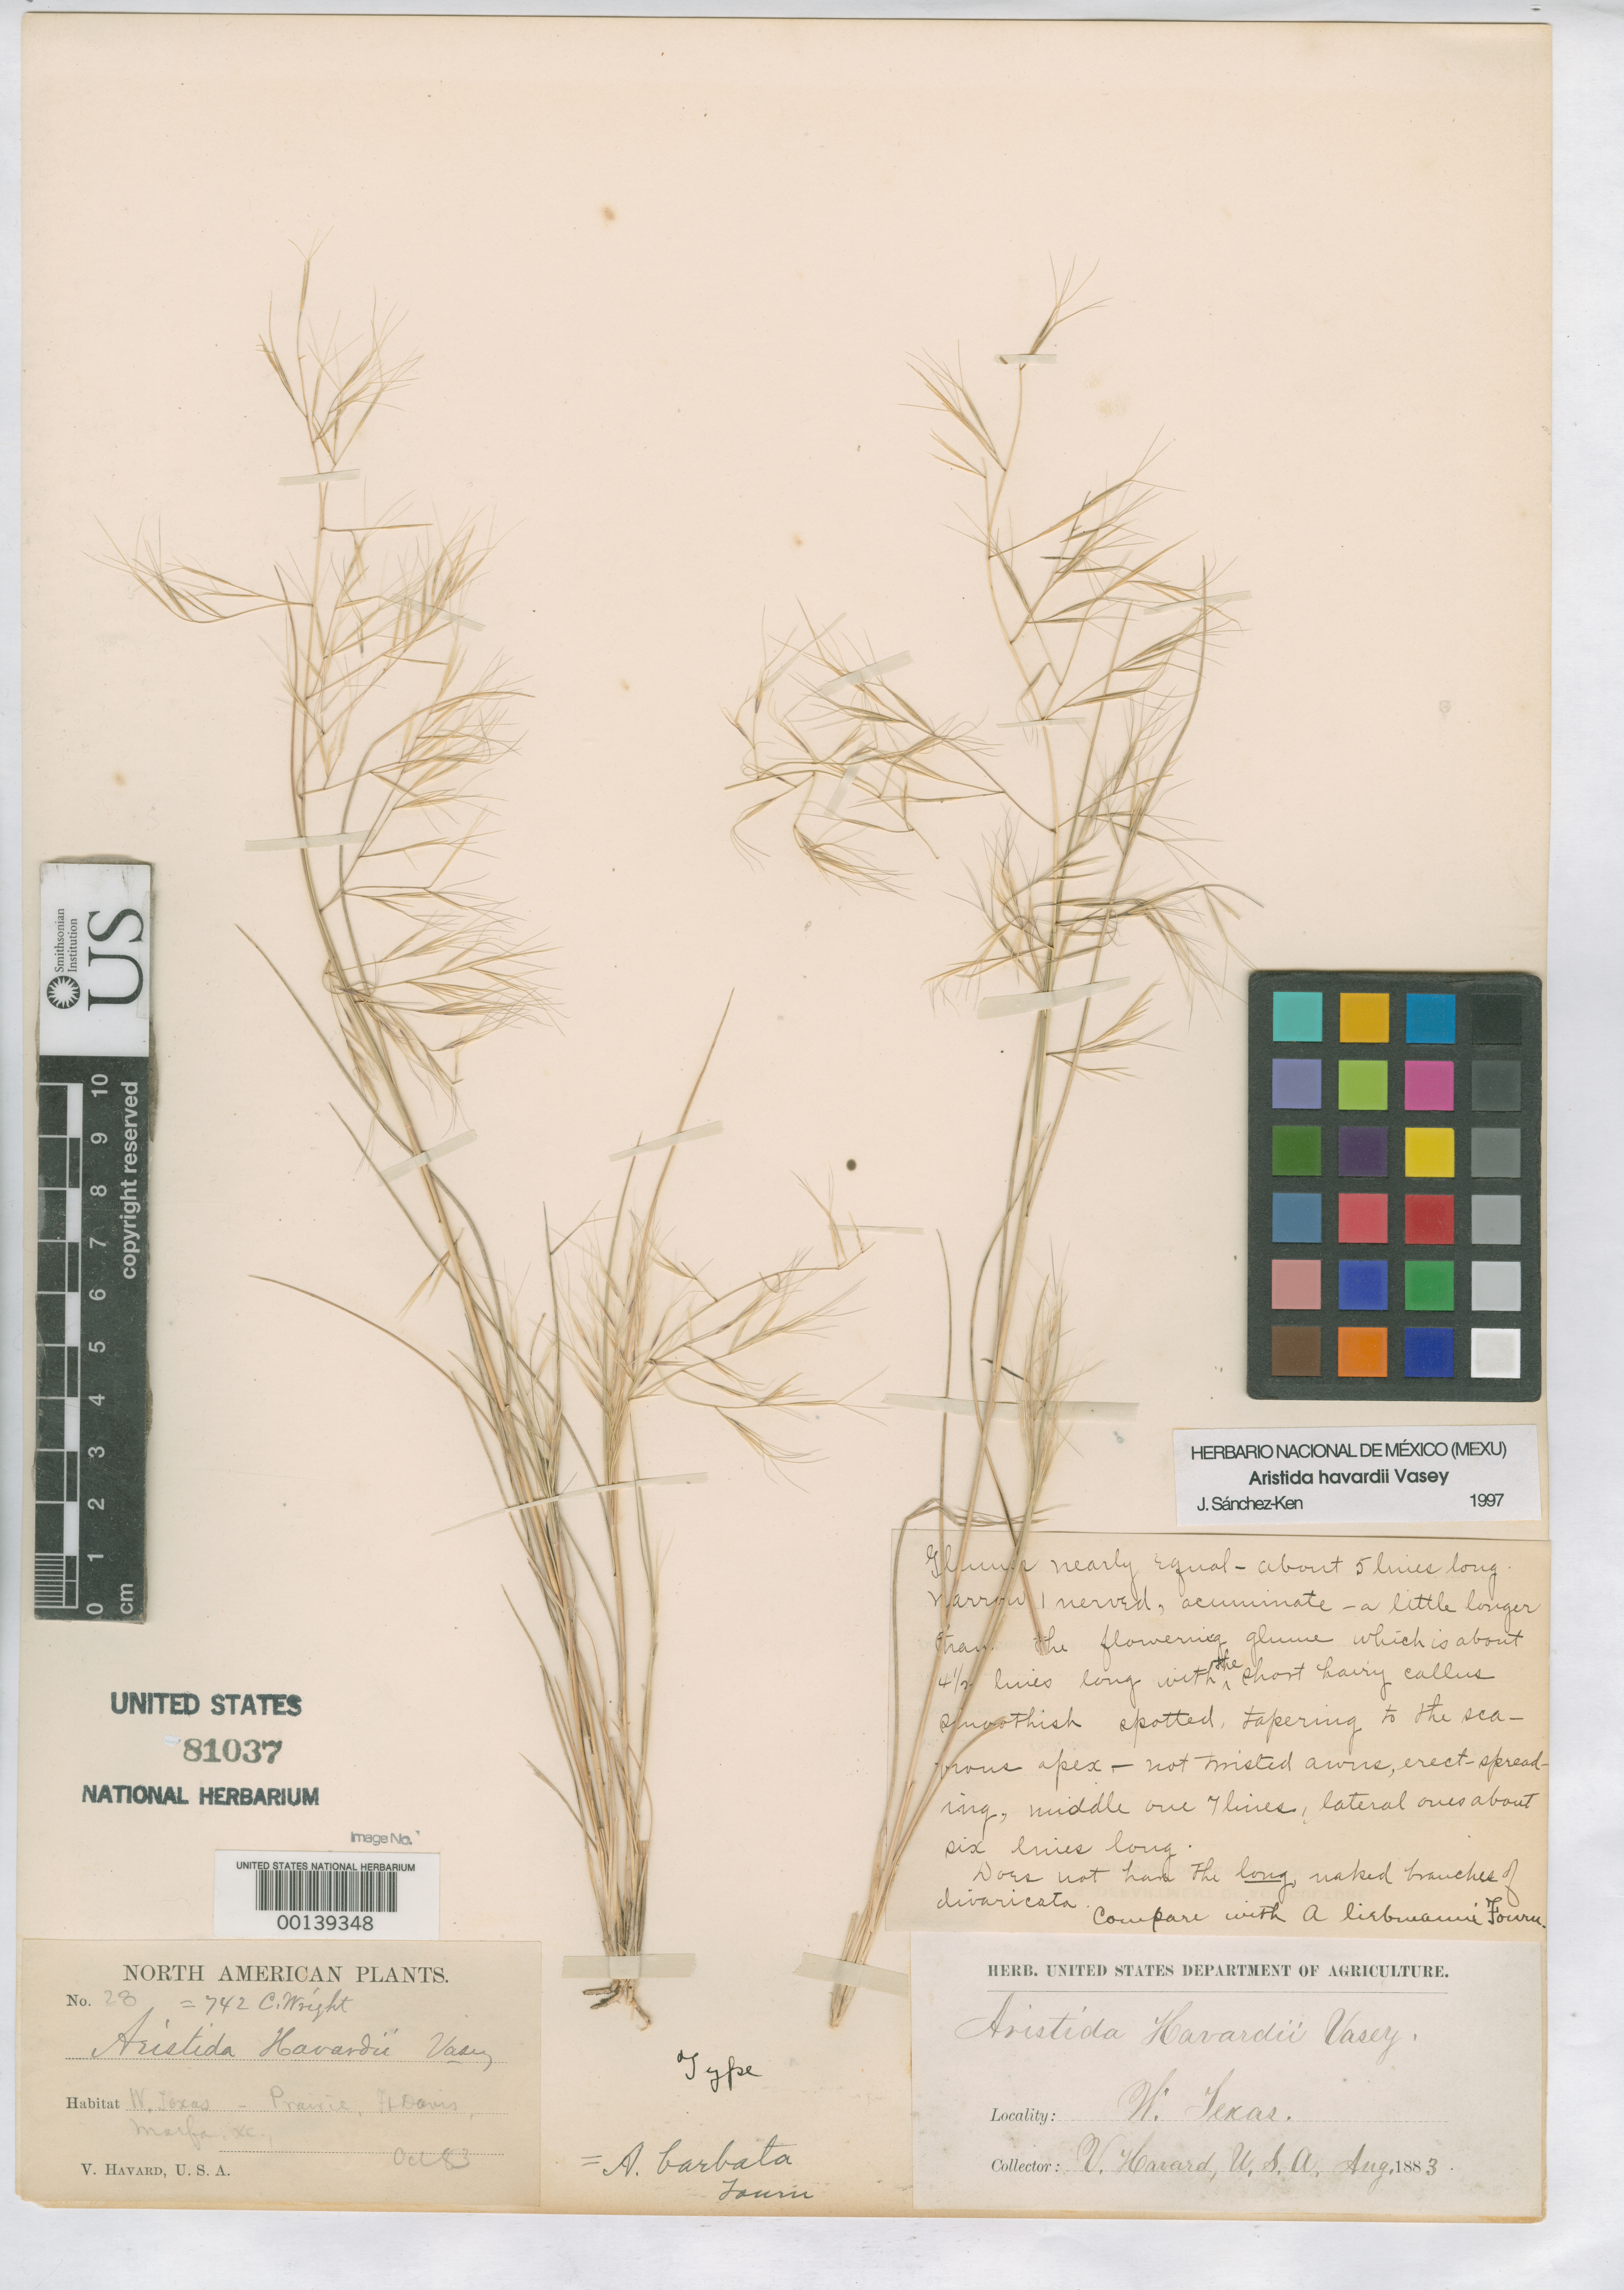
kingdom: Plantae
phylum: Tracheophyta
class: Liliopsida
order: Poales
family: Poaceae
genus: Aristida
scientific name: Aristida havardii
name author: Vasey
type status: Holotype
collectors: V. Havard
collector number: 28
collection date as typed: Aug 1883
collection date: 1883-08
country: United States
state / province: Texas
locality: West Texas, Ft. Davis, Marfa.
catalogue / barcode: US 81037